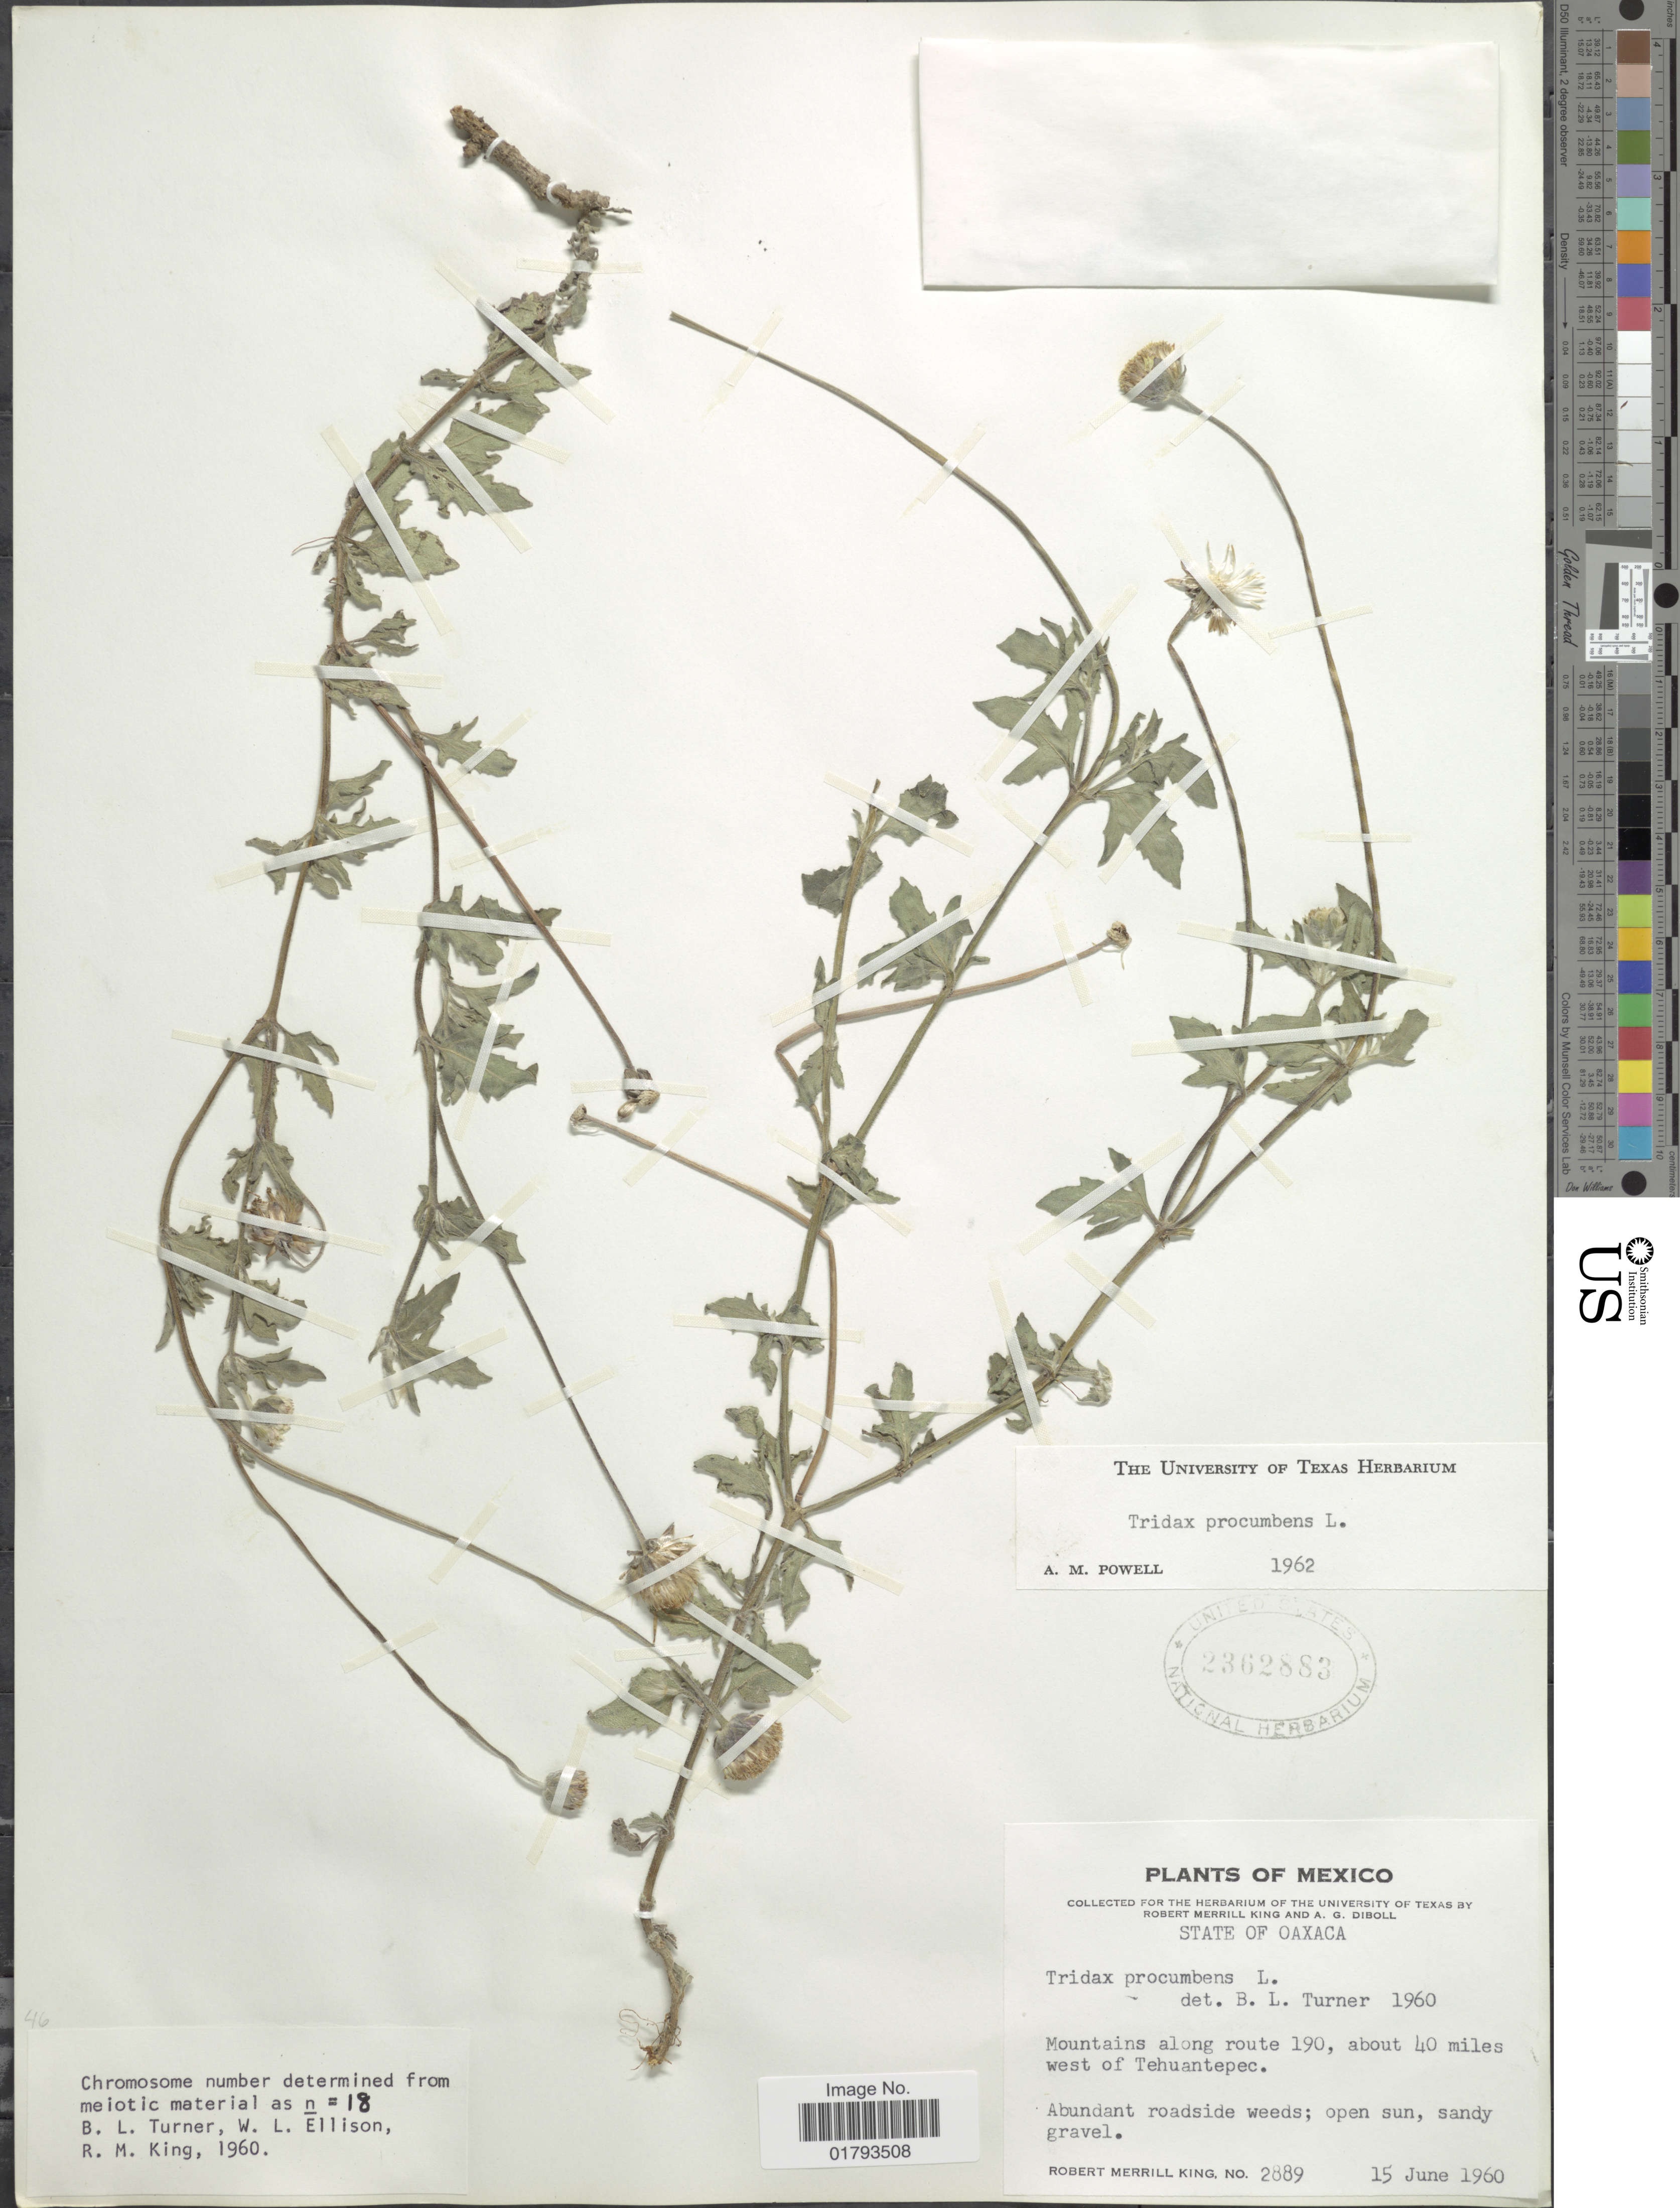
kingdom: Plantae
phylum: Tracheophyta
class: Magnoliopsida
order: Asterales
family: Asteraceae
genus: Tridax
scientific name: Tridax procumbens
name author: L.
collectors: R. M. King & A. Diboll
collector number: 2889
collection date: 1960-06-15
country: Mexico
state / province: Oaxaca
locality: State of Oaxaca. Mountains along route190, about 40 miles west of Tehuantepec.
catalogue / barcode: US 2362883